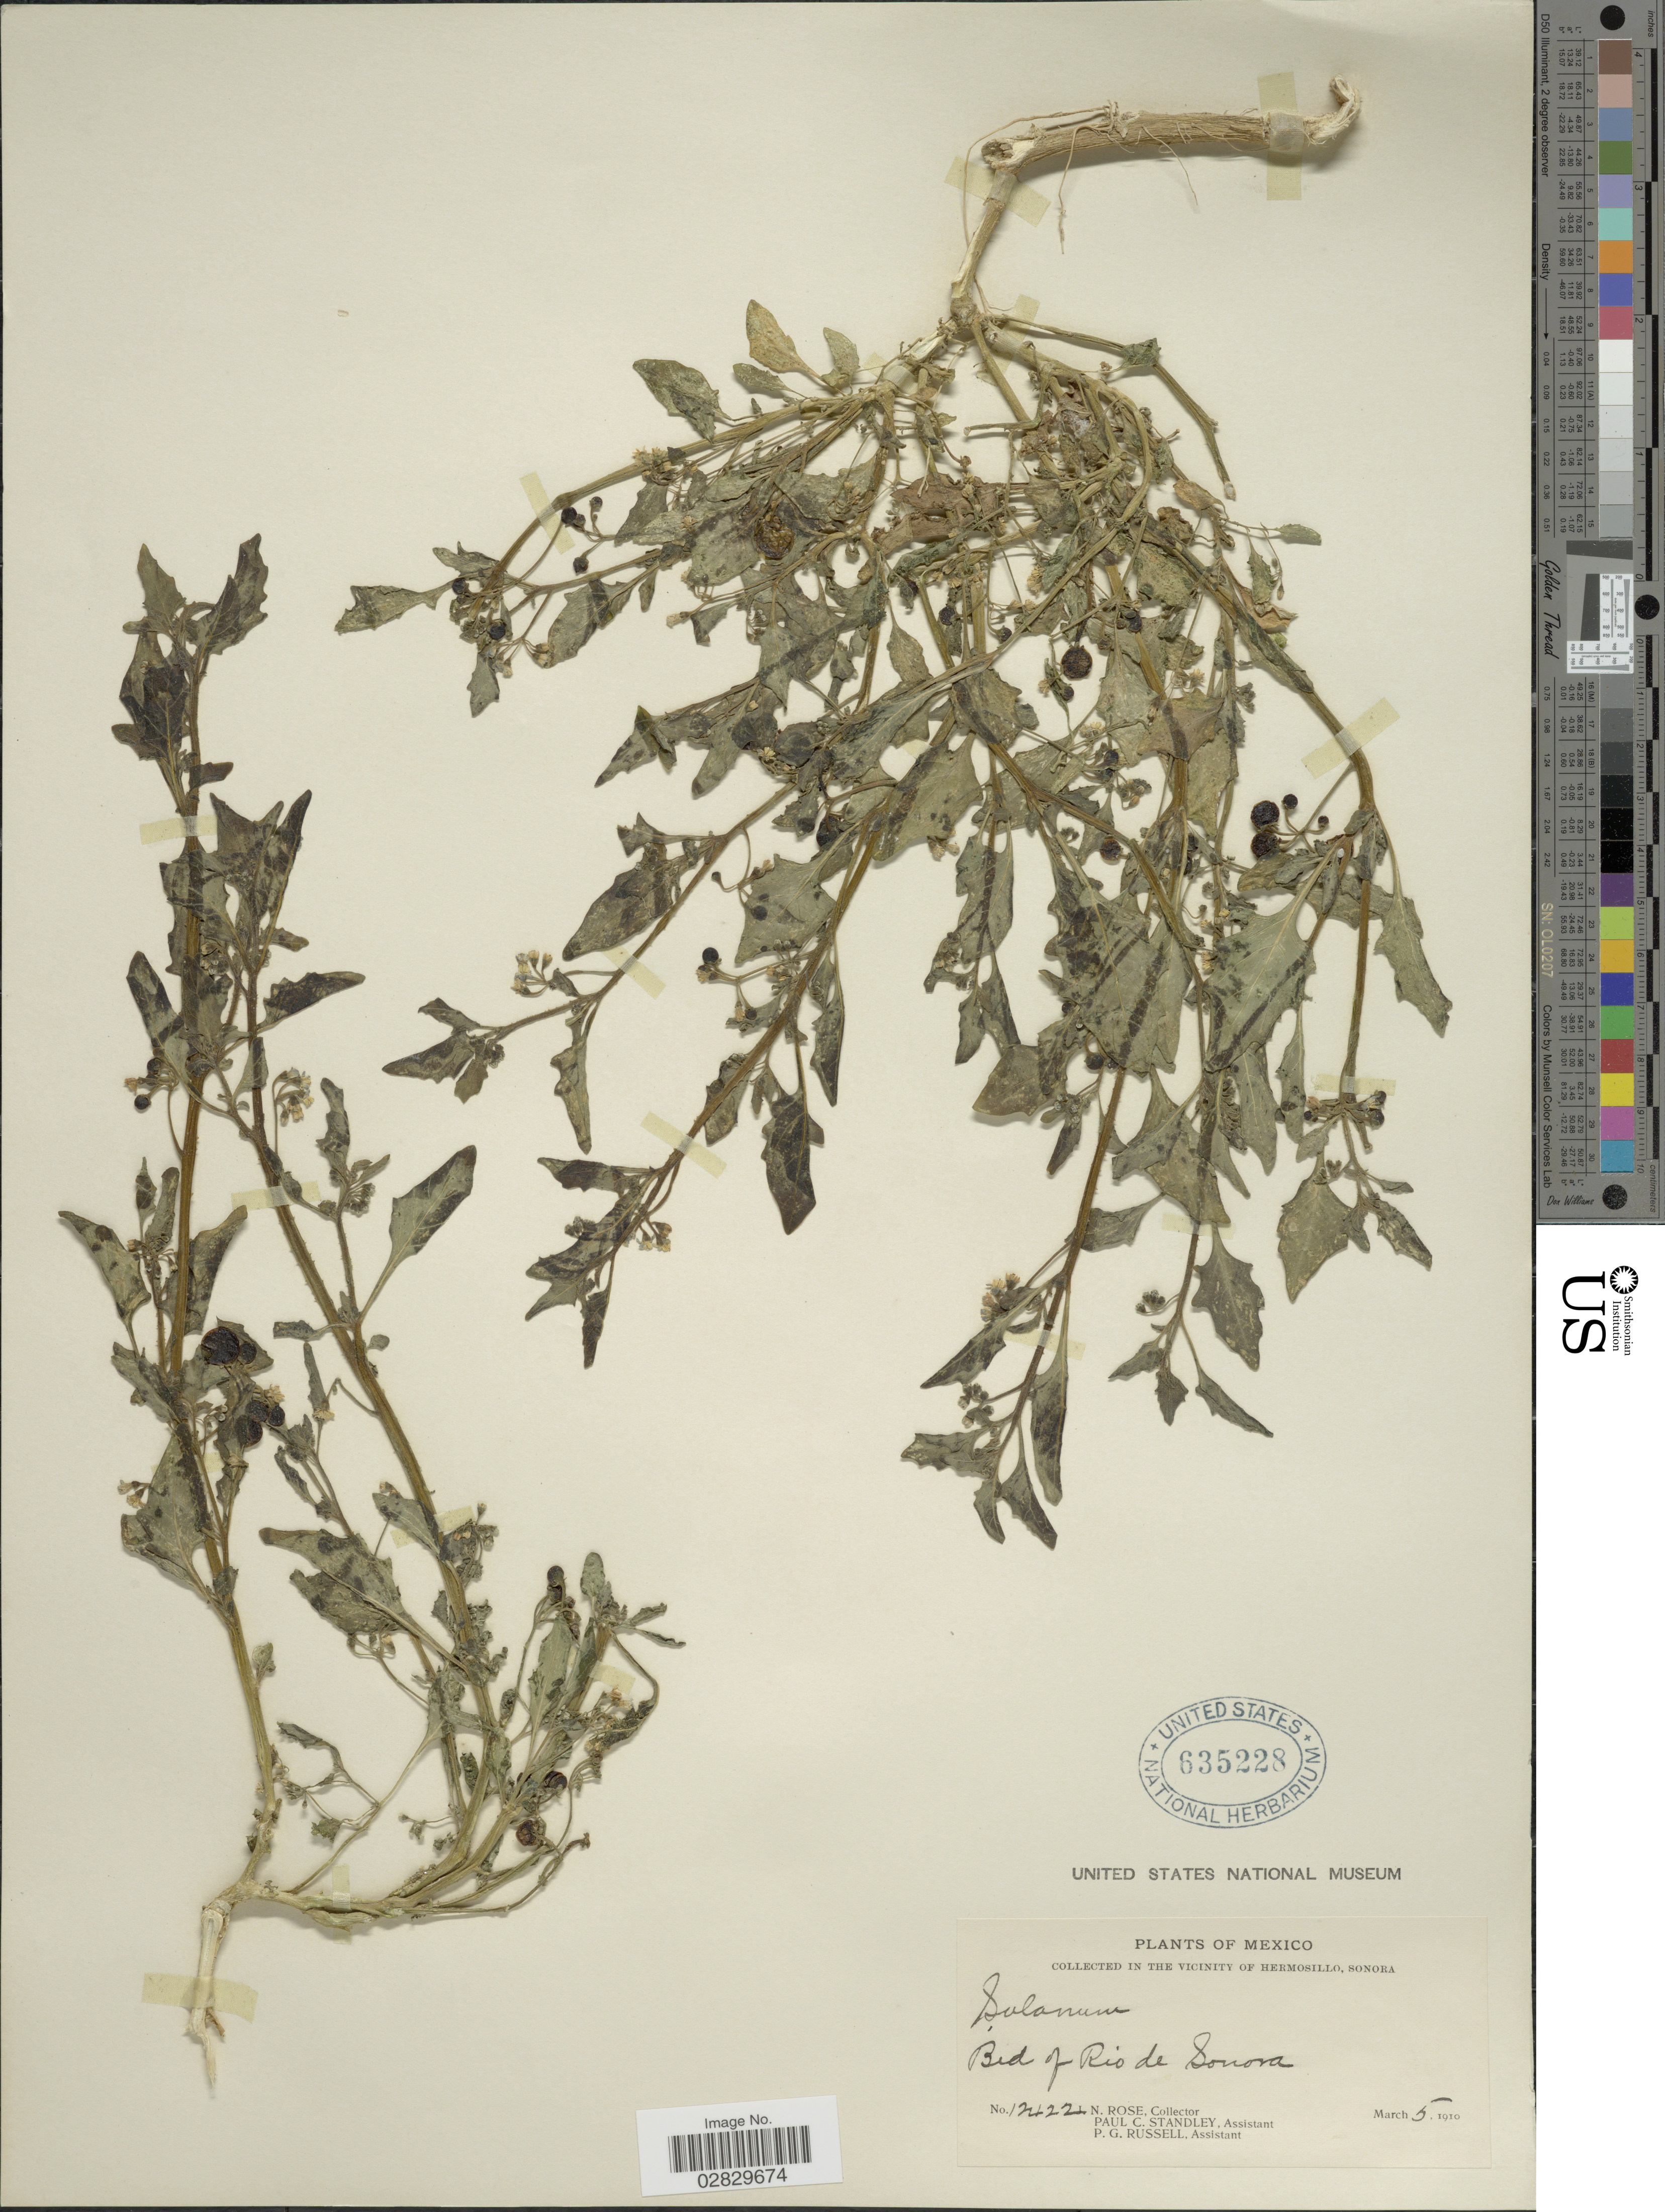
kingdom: Plantae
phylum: Tracheophyta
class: Magnoliopsida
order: Solanales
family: Solanaceae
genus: Solanum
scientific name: Solanum americanum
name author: Mill.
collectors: J. N. Rose, P. C. Standley & P. G. Russell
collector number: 12422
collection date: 1910-03-05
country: Mexico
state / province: Sonora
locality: In the vicinity of Hermosillo. Bed of Rio de Sonora.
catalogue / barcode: US 635228